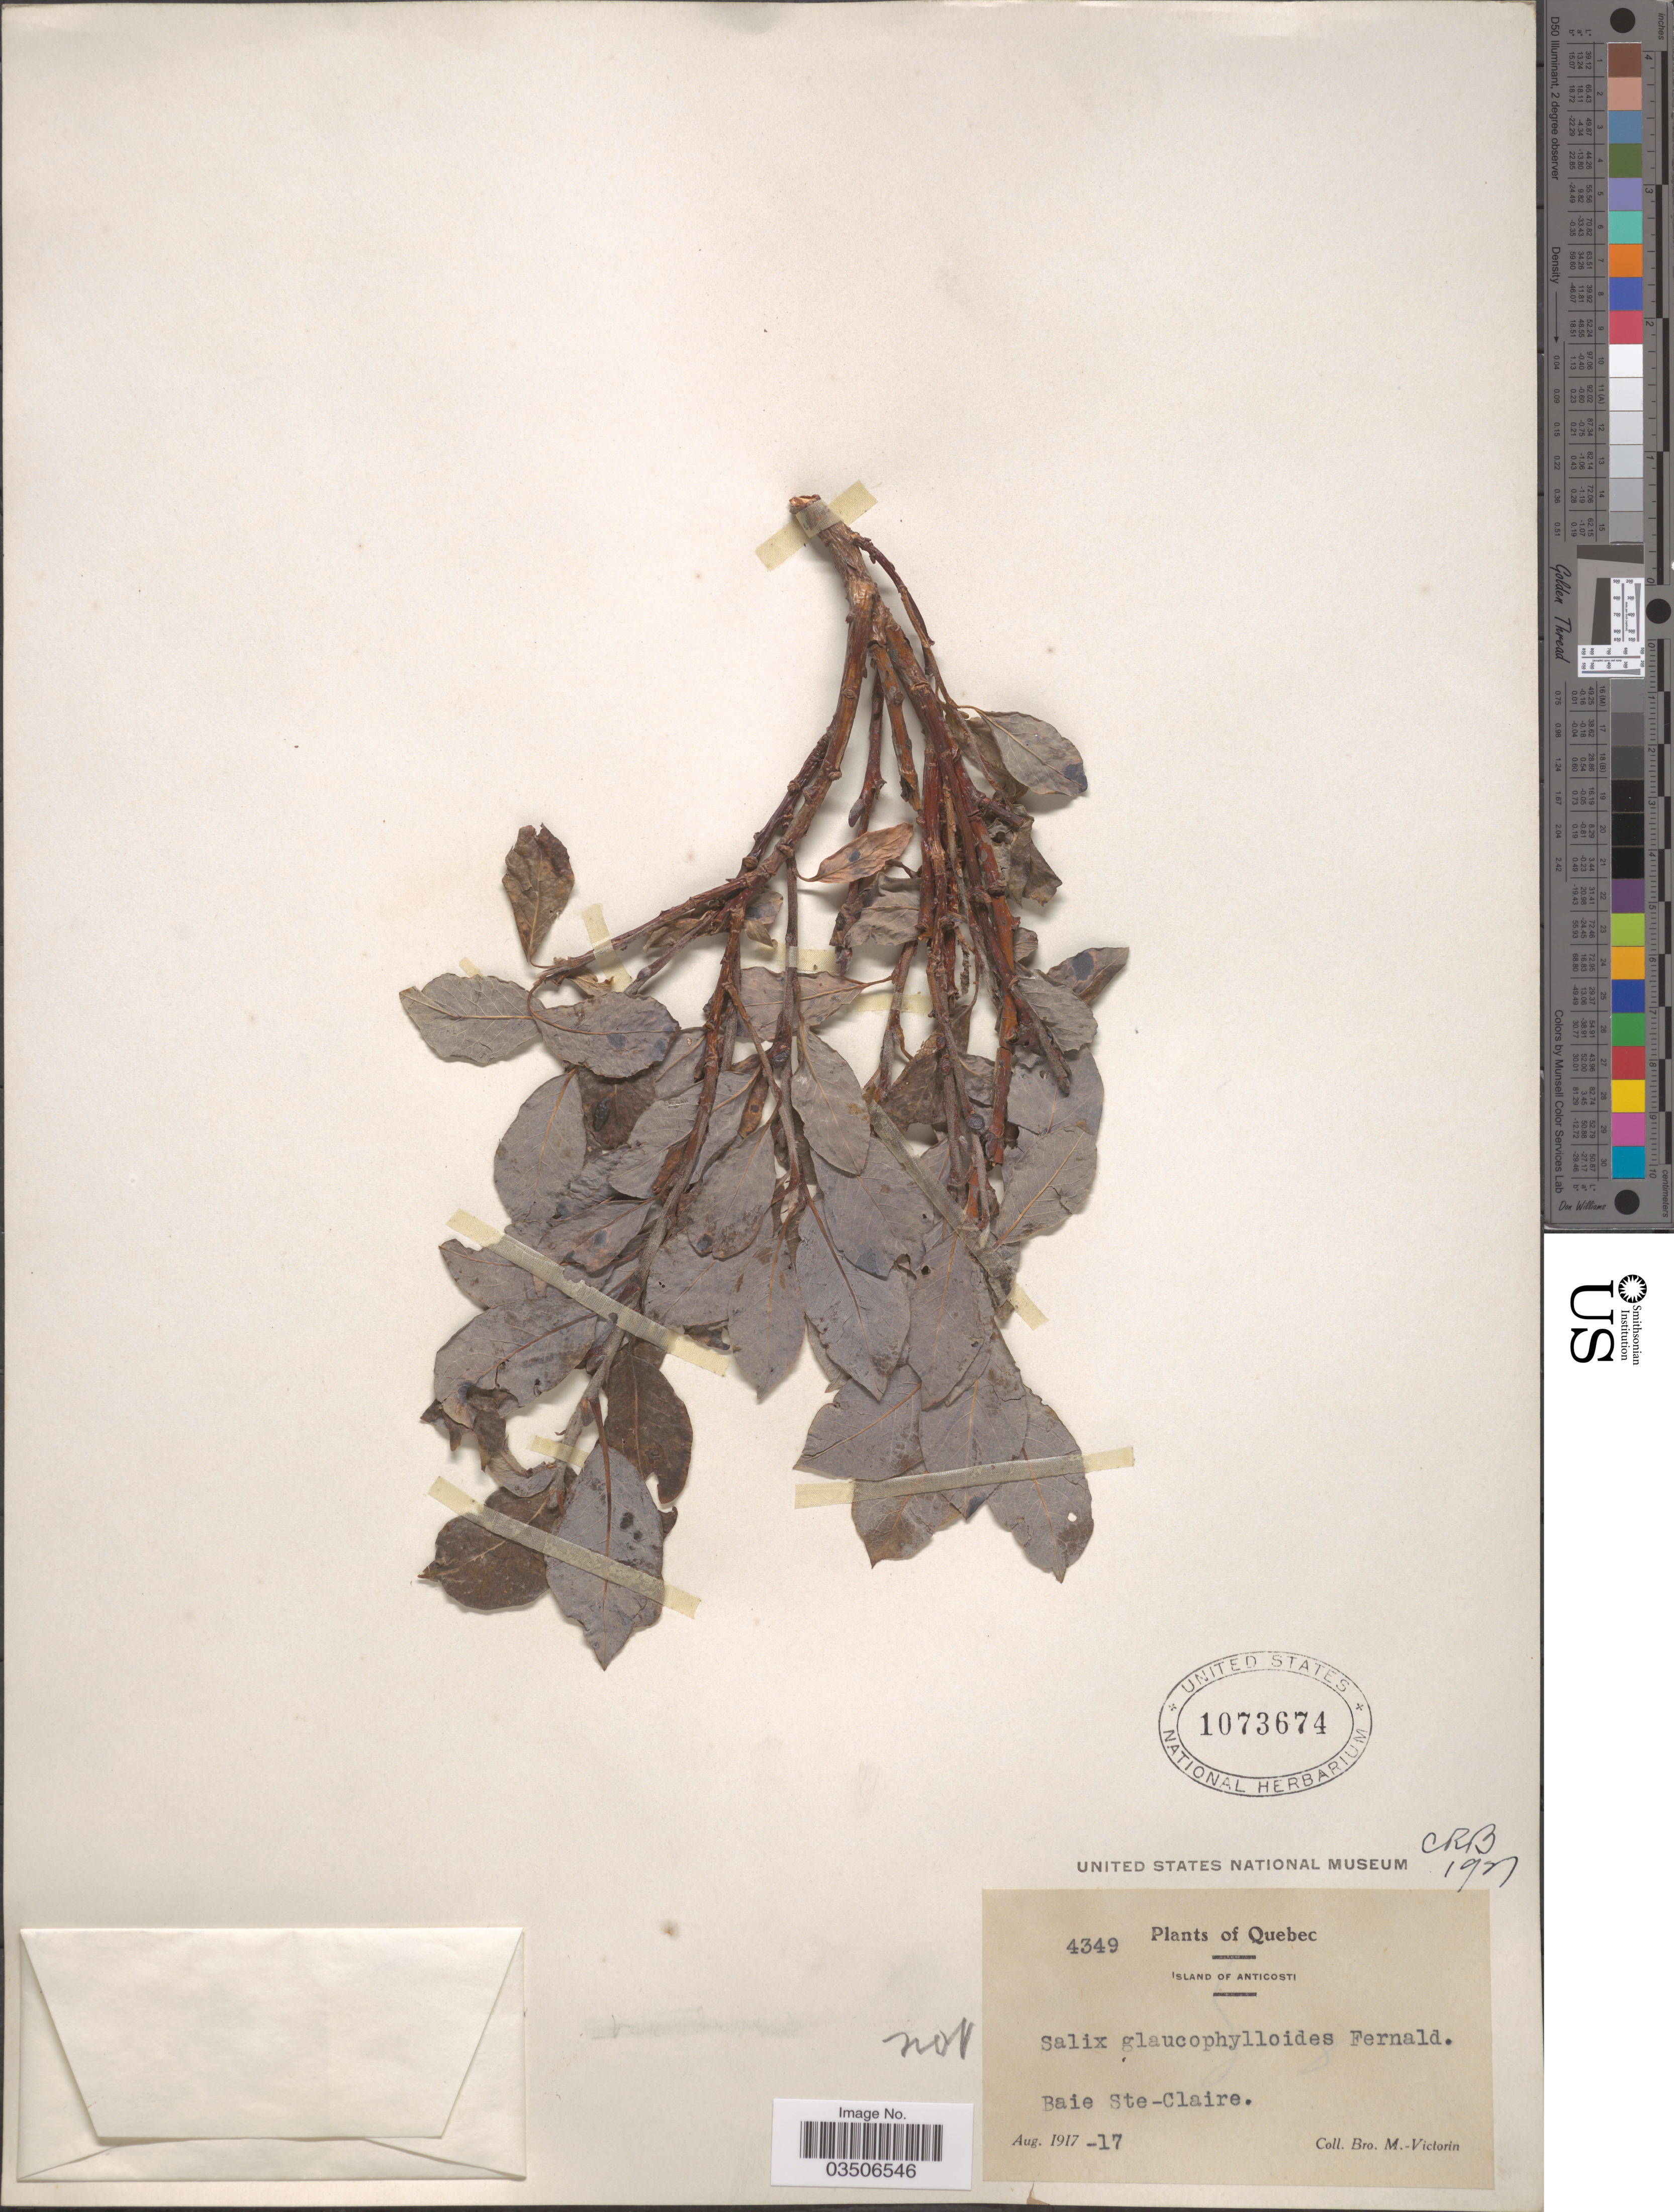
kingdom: Plantae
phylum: Tracheophyta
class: Magnoliopsida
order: Malpighiales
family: Salicaceae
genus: Salix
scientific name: Salix cordata x S. sericea Marshall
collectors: Fr. Marie-Victorin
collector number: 4349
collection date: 1917-08-17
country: Canada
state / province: Quebec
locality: Island of Anticosti. Baie Ste-Claire.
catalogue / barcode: US 1073674